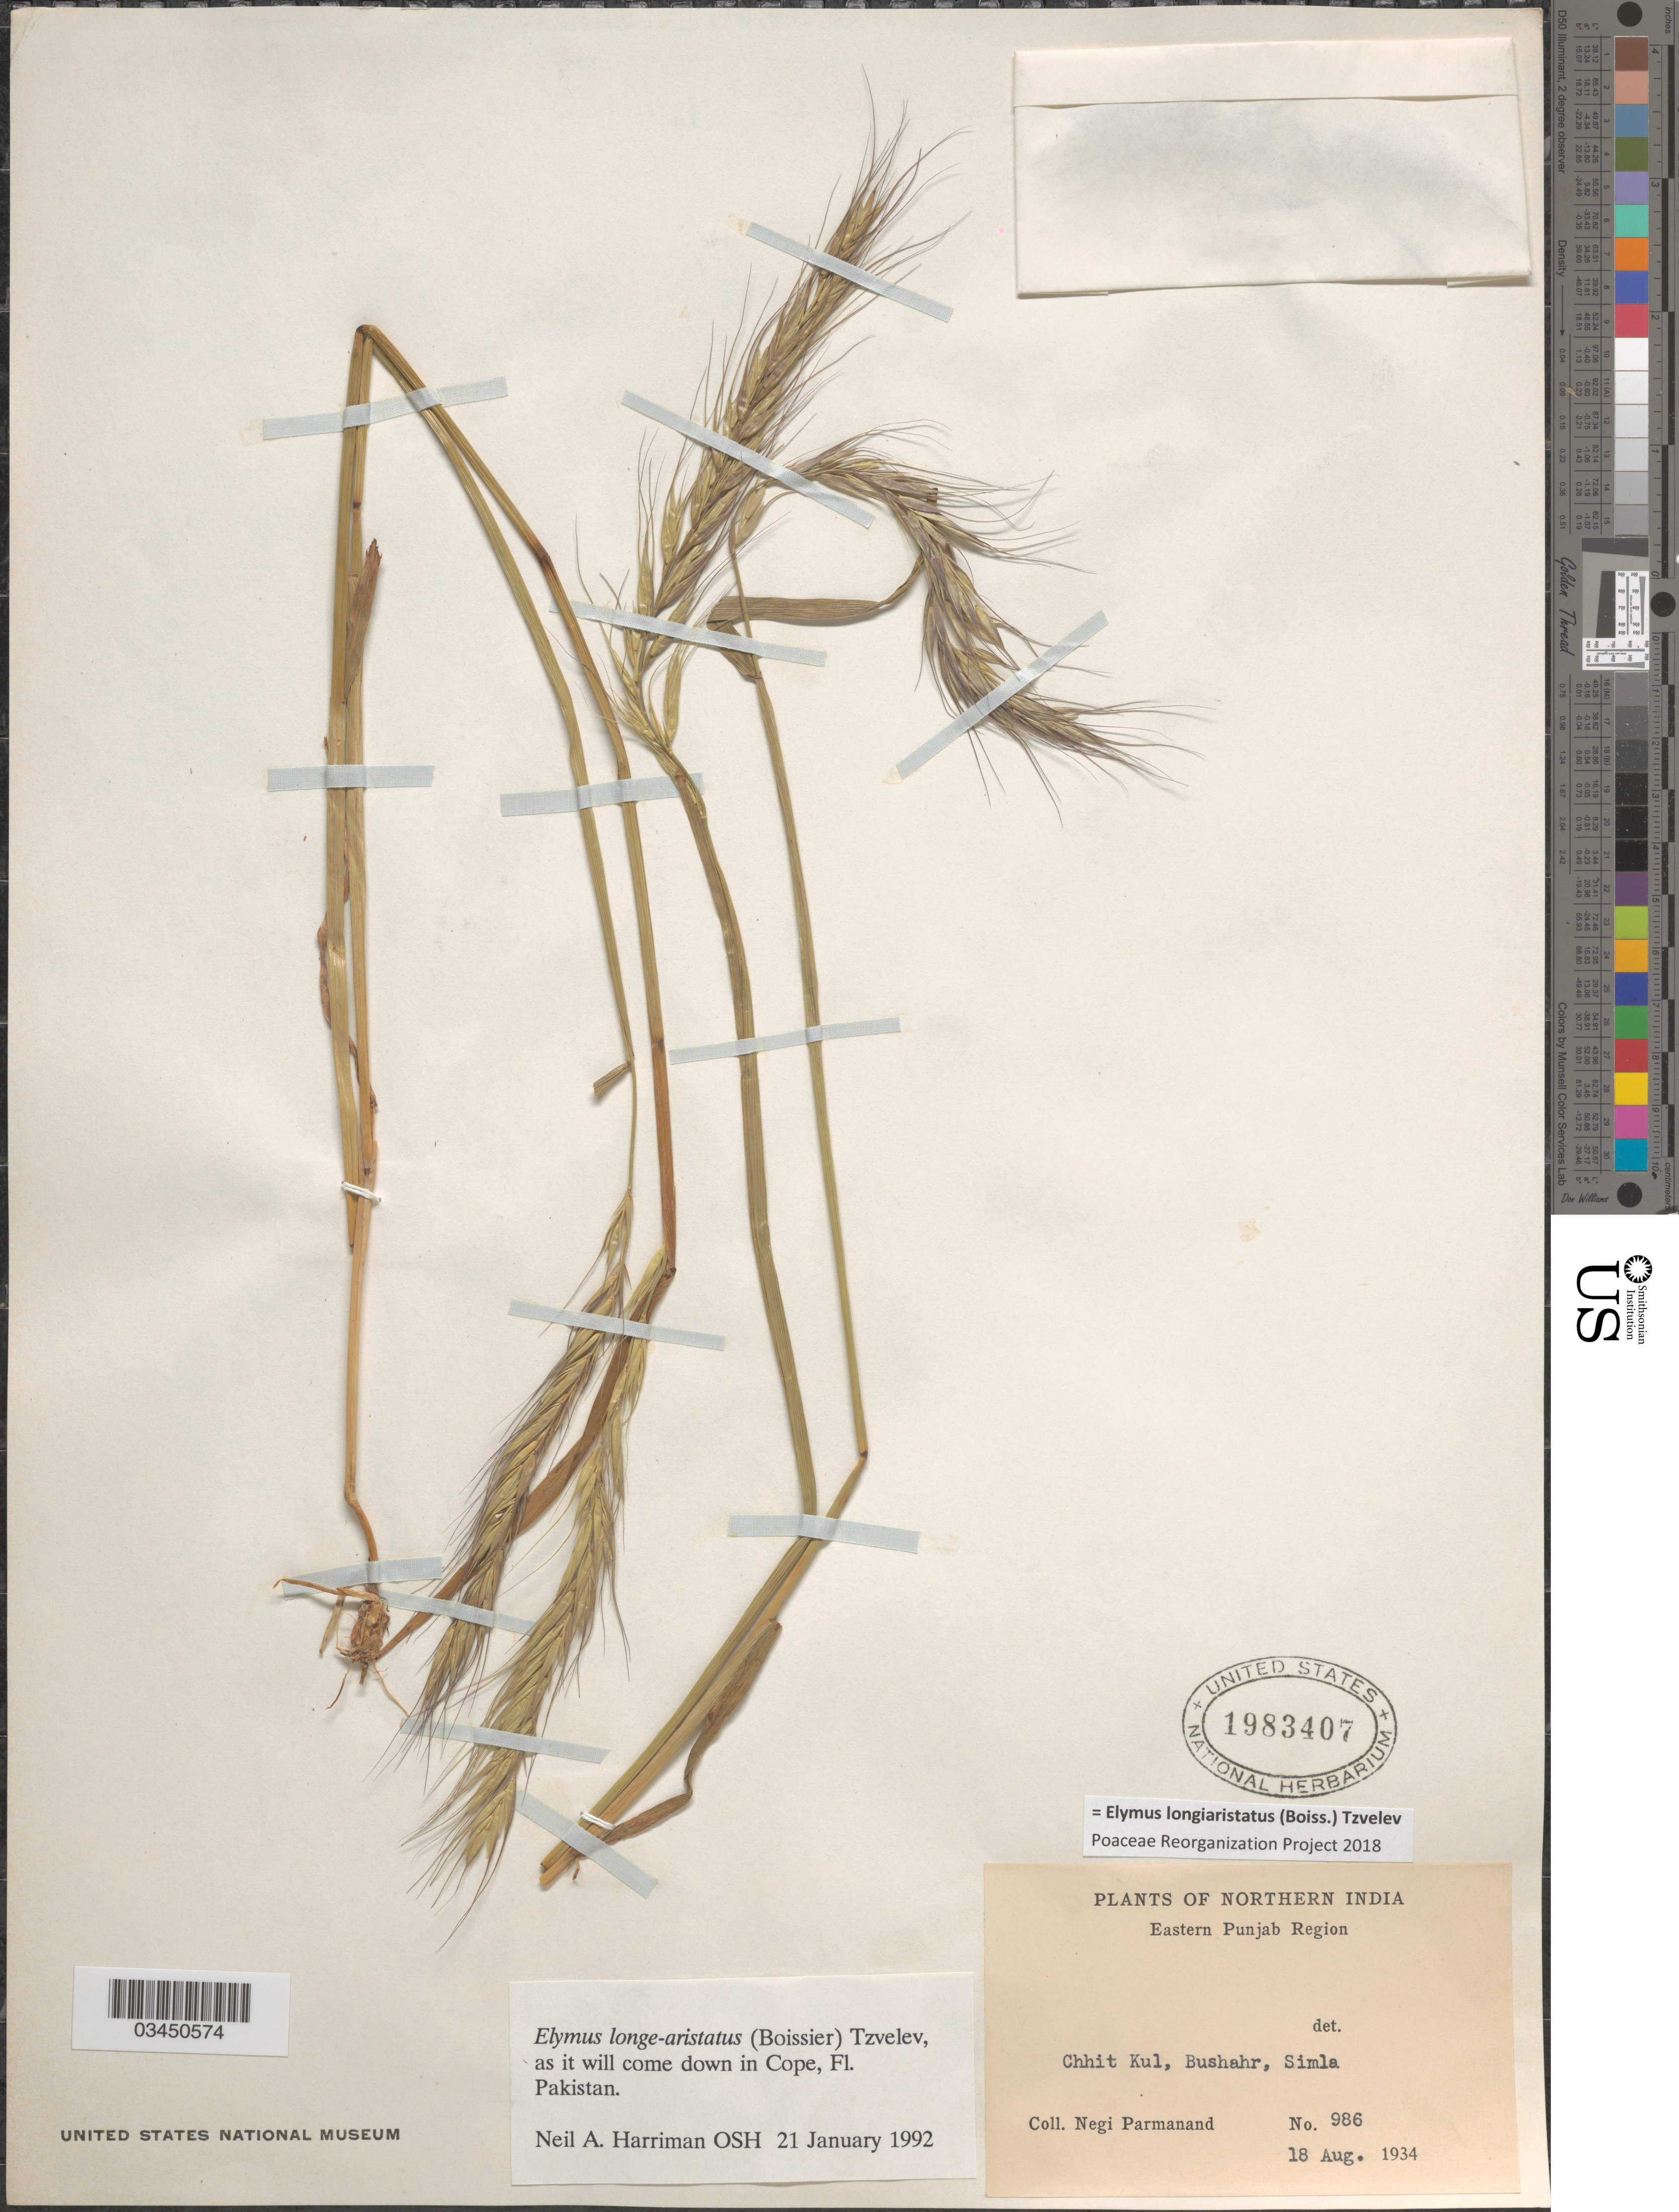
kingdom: Plantae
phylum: Tracheophyta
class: Liliopsida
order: Poales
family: Poaceae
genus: Elymus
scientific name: Elymus longiaristatus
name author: (Boiss.) Tzvelev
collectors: N. Parmanand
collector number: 986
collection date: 1934-08-18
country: India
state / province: Himachal Pradesh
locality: Northern India. Eastern Punjab Region. Chhit Kul, Bushahr, Simla.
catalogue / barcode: US 1983407